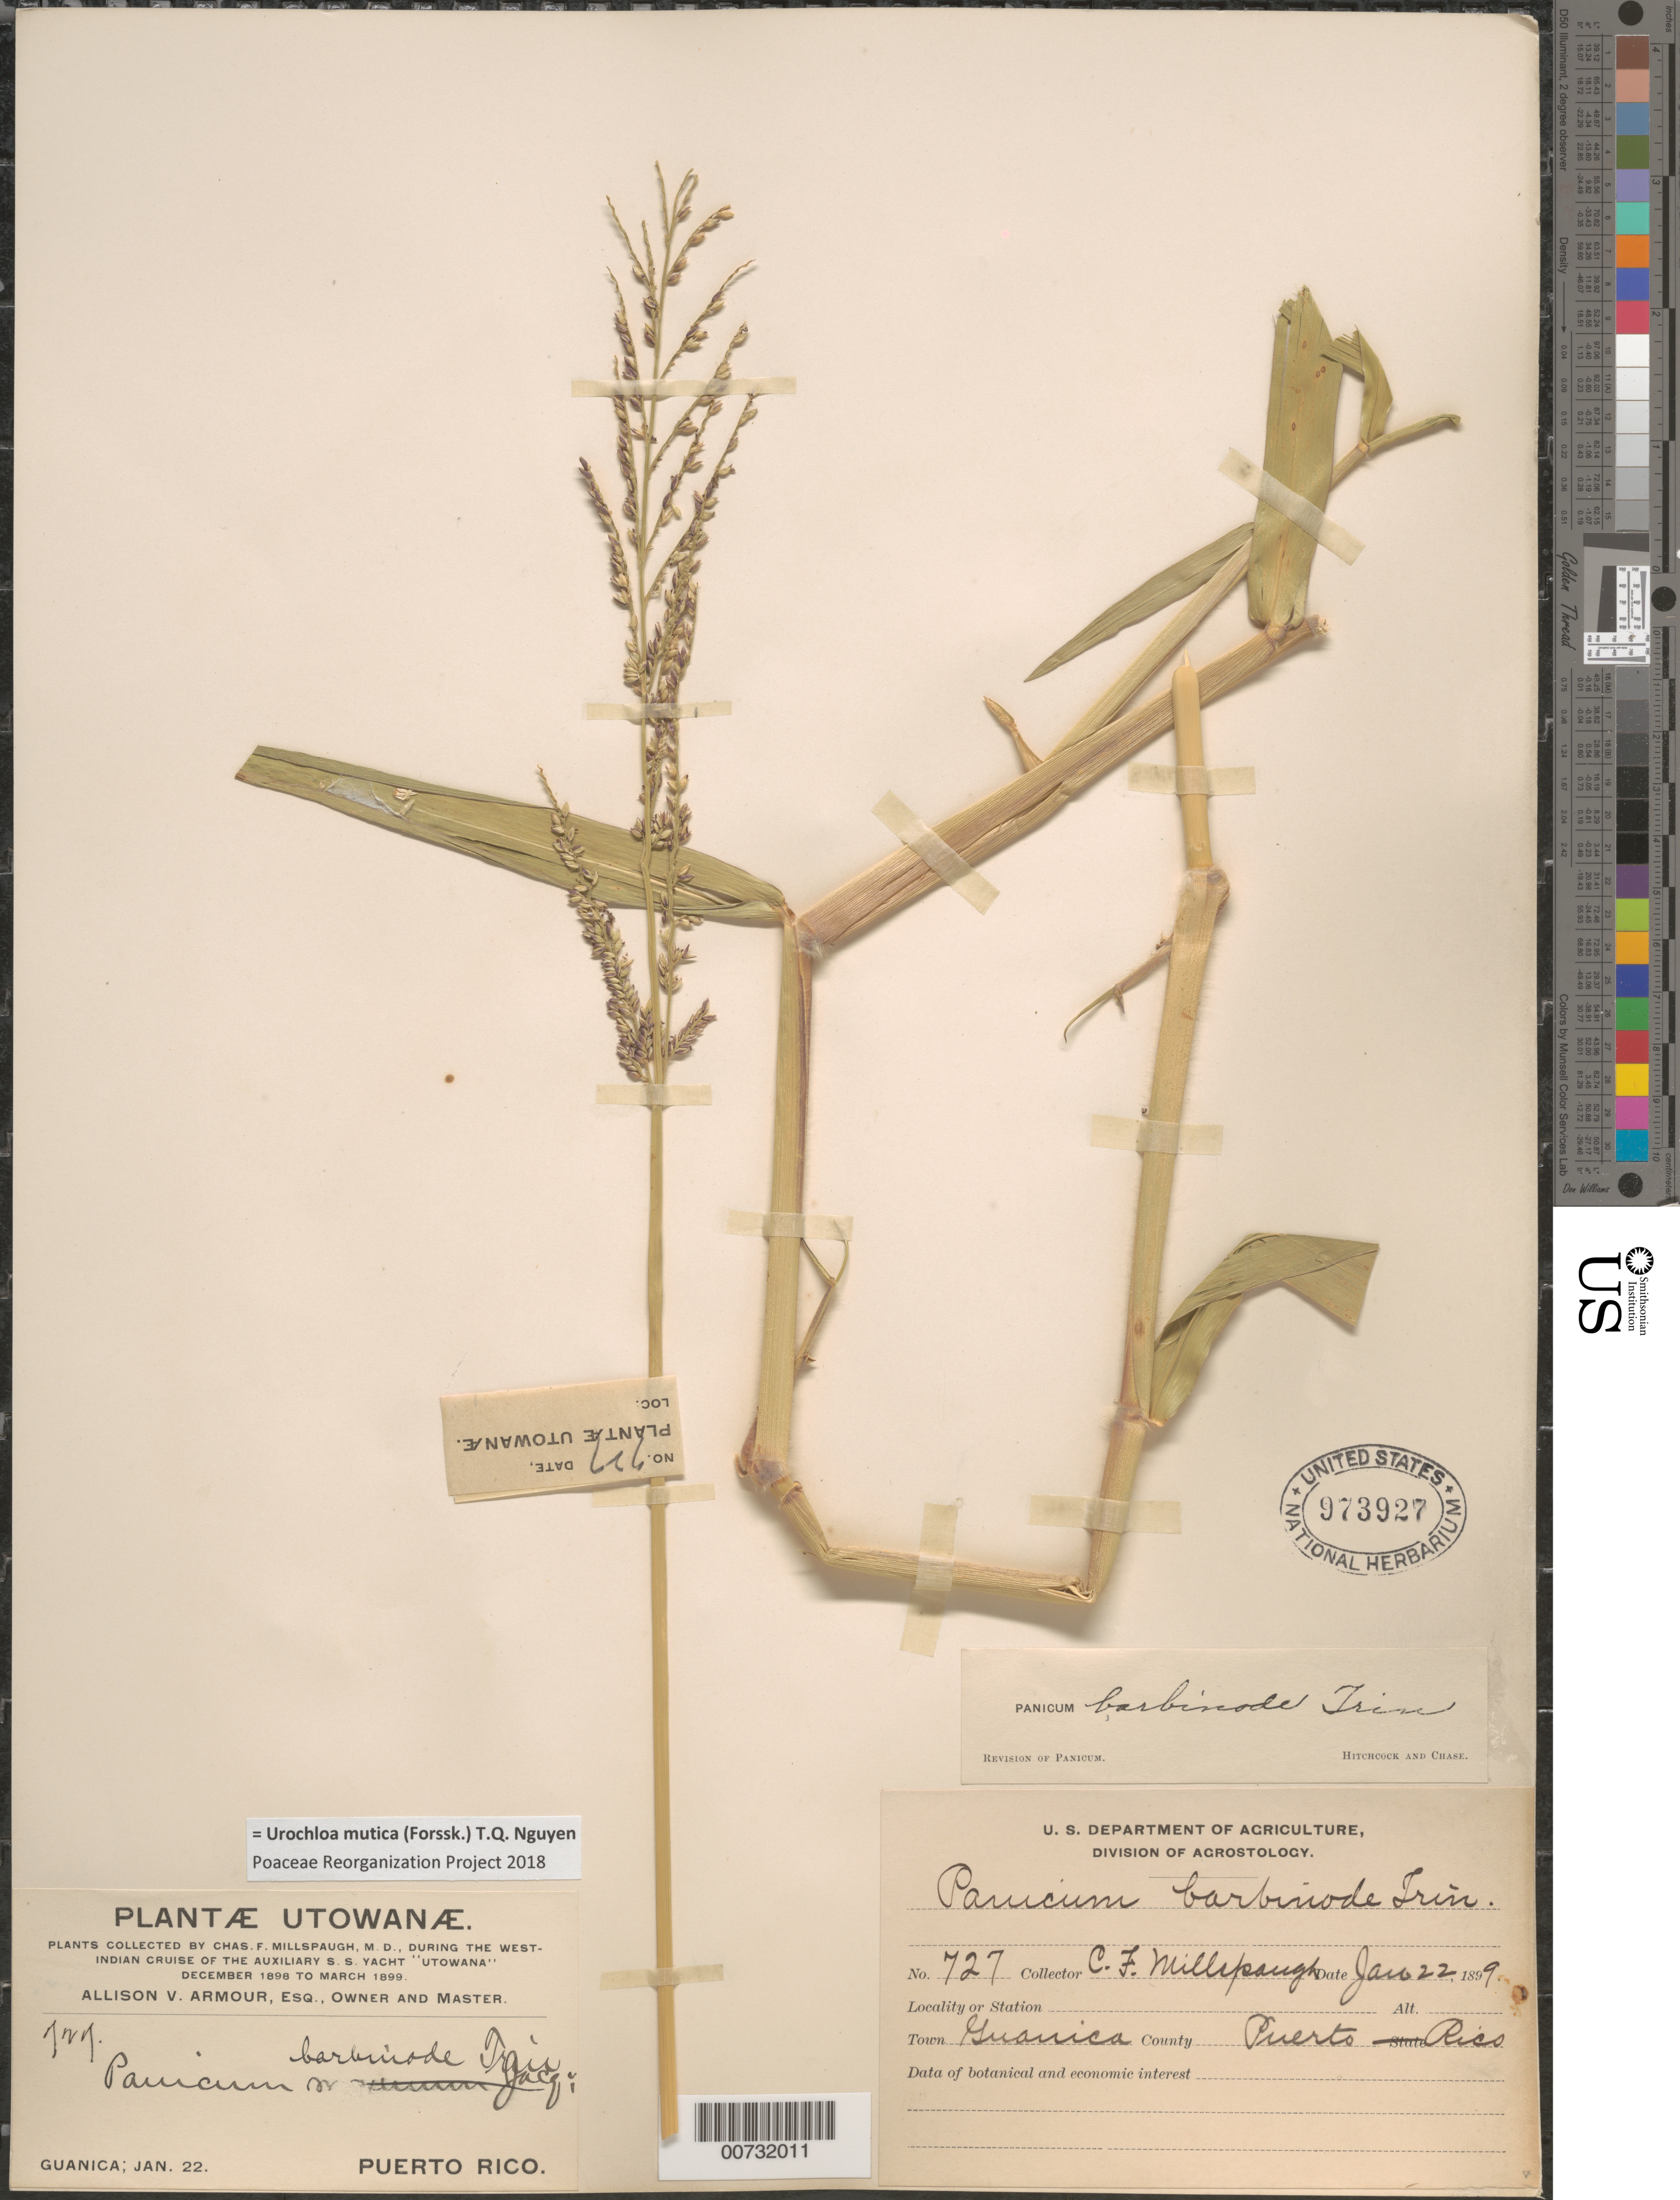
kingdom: Plantae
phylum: Tracheophyta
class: Liliopsida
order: Poales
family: Poaceae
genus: Urochloa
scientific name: Urochloa mutica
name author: (Forssk.) T.Q. Nguyen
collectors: C. F. Millspaugh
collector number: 727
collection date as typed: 22 Jan 1899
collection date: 1899-01-22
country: Puerto Rico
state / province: Guánica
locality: Guanica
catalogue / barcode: US 973927